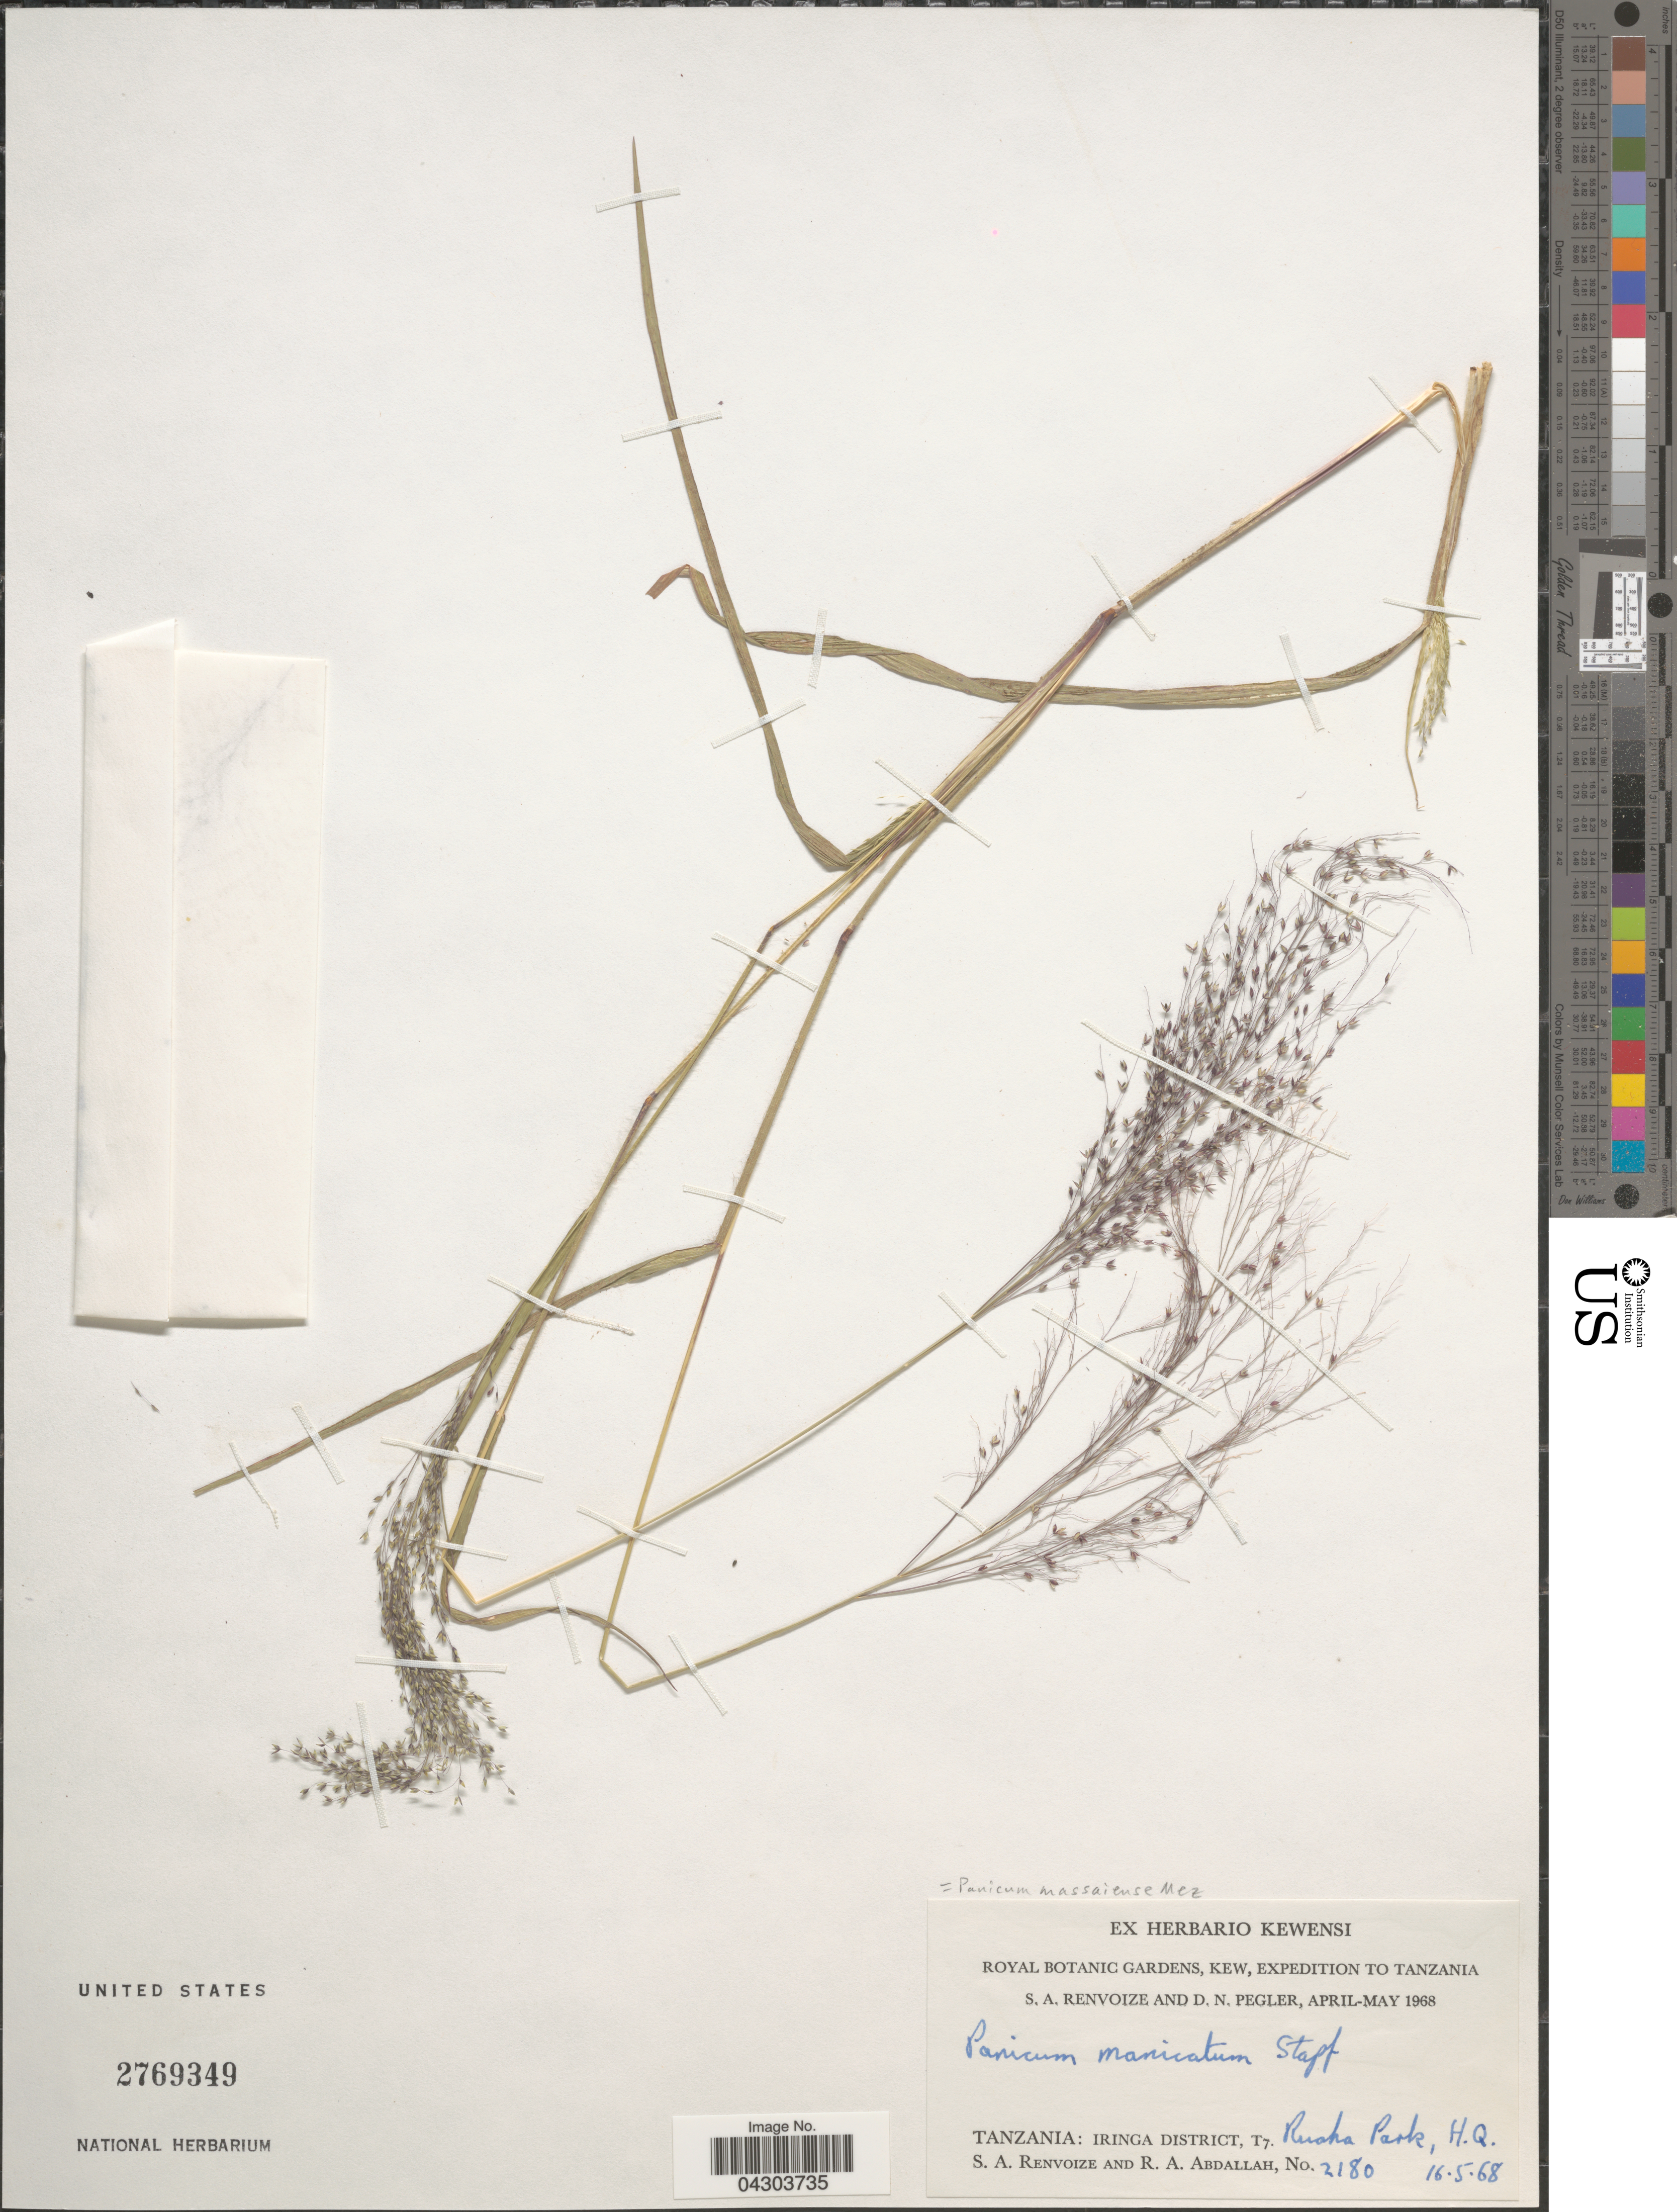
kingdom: Plantae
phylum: Tracheophyta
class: Liliopsida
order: Poales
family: Poaceae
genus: Panicum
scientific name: Panicum massaiense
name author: Mez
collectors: S. A. Renvoize & R. Abdallah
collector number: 2180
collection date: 1968-05-16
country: Tanzania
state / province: Iringa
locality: Royal Botanic Gardens, Kew, Expedition to Tanzania S.A. Renvoize and D.N. Pegler, April-May 1968. Iringa District, T7. Ruaha Park, H.Q.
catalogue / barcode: US 2769349